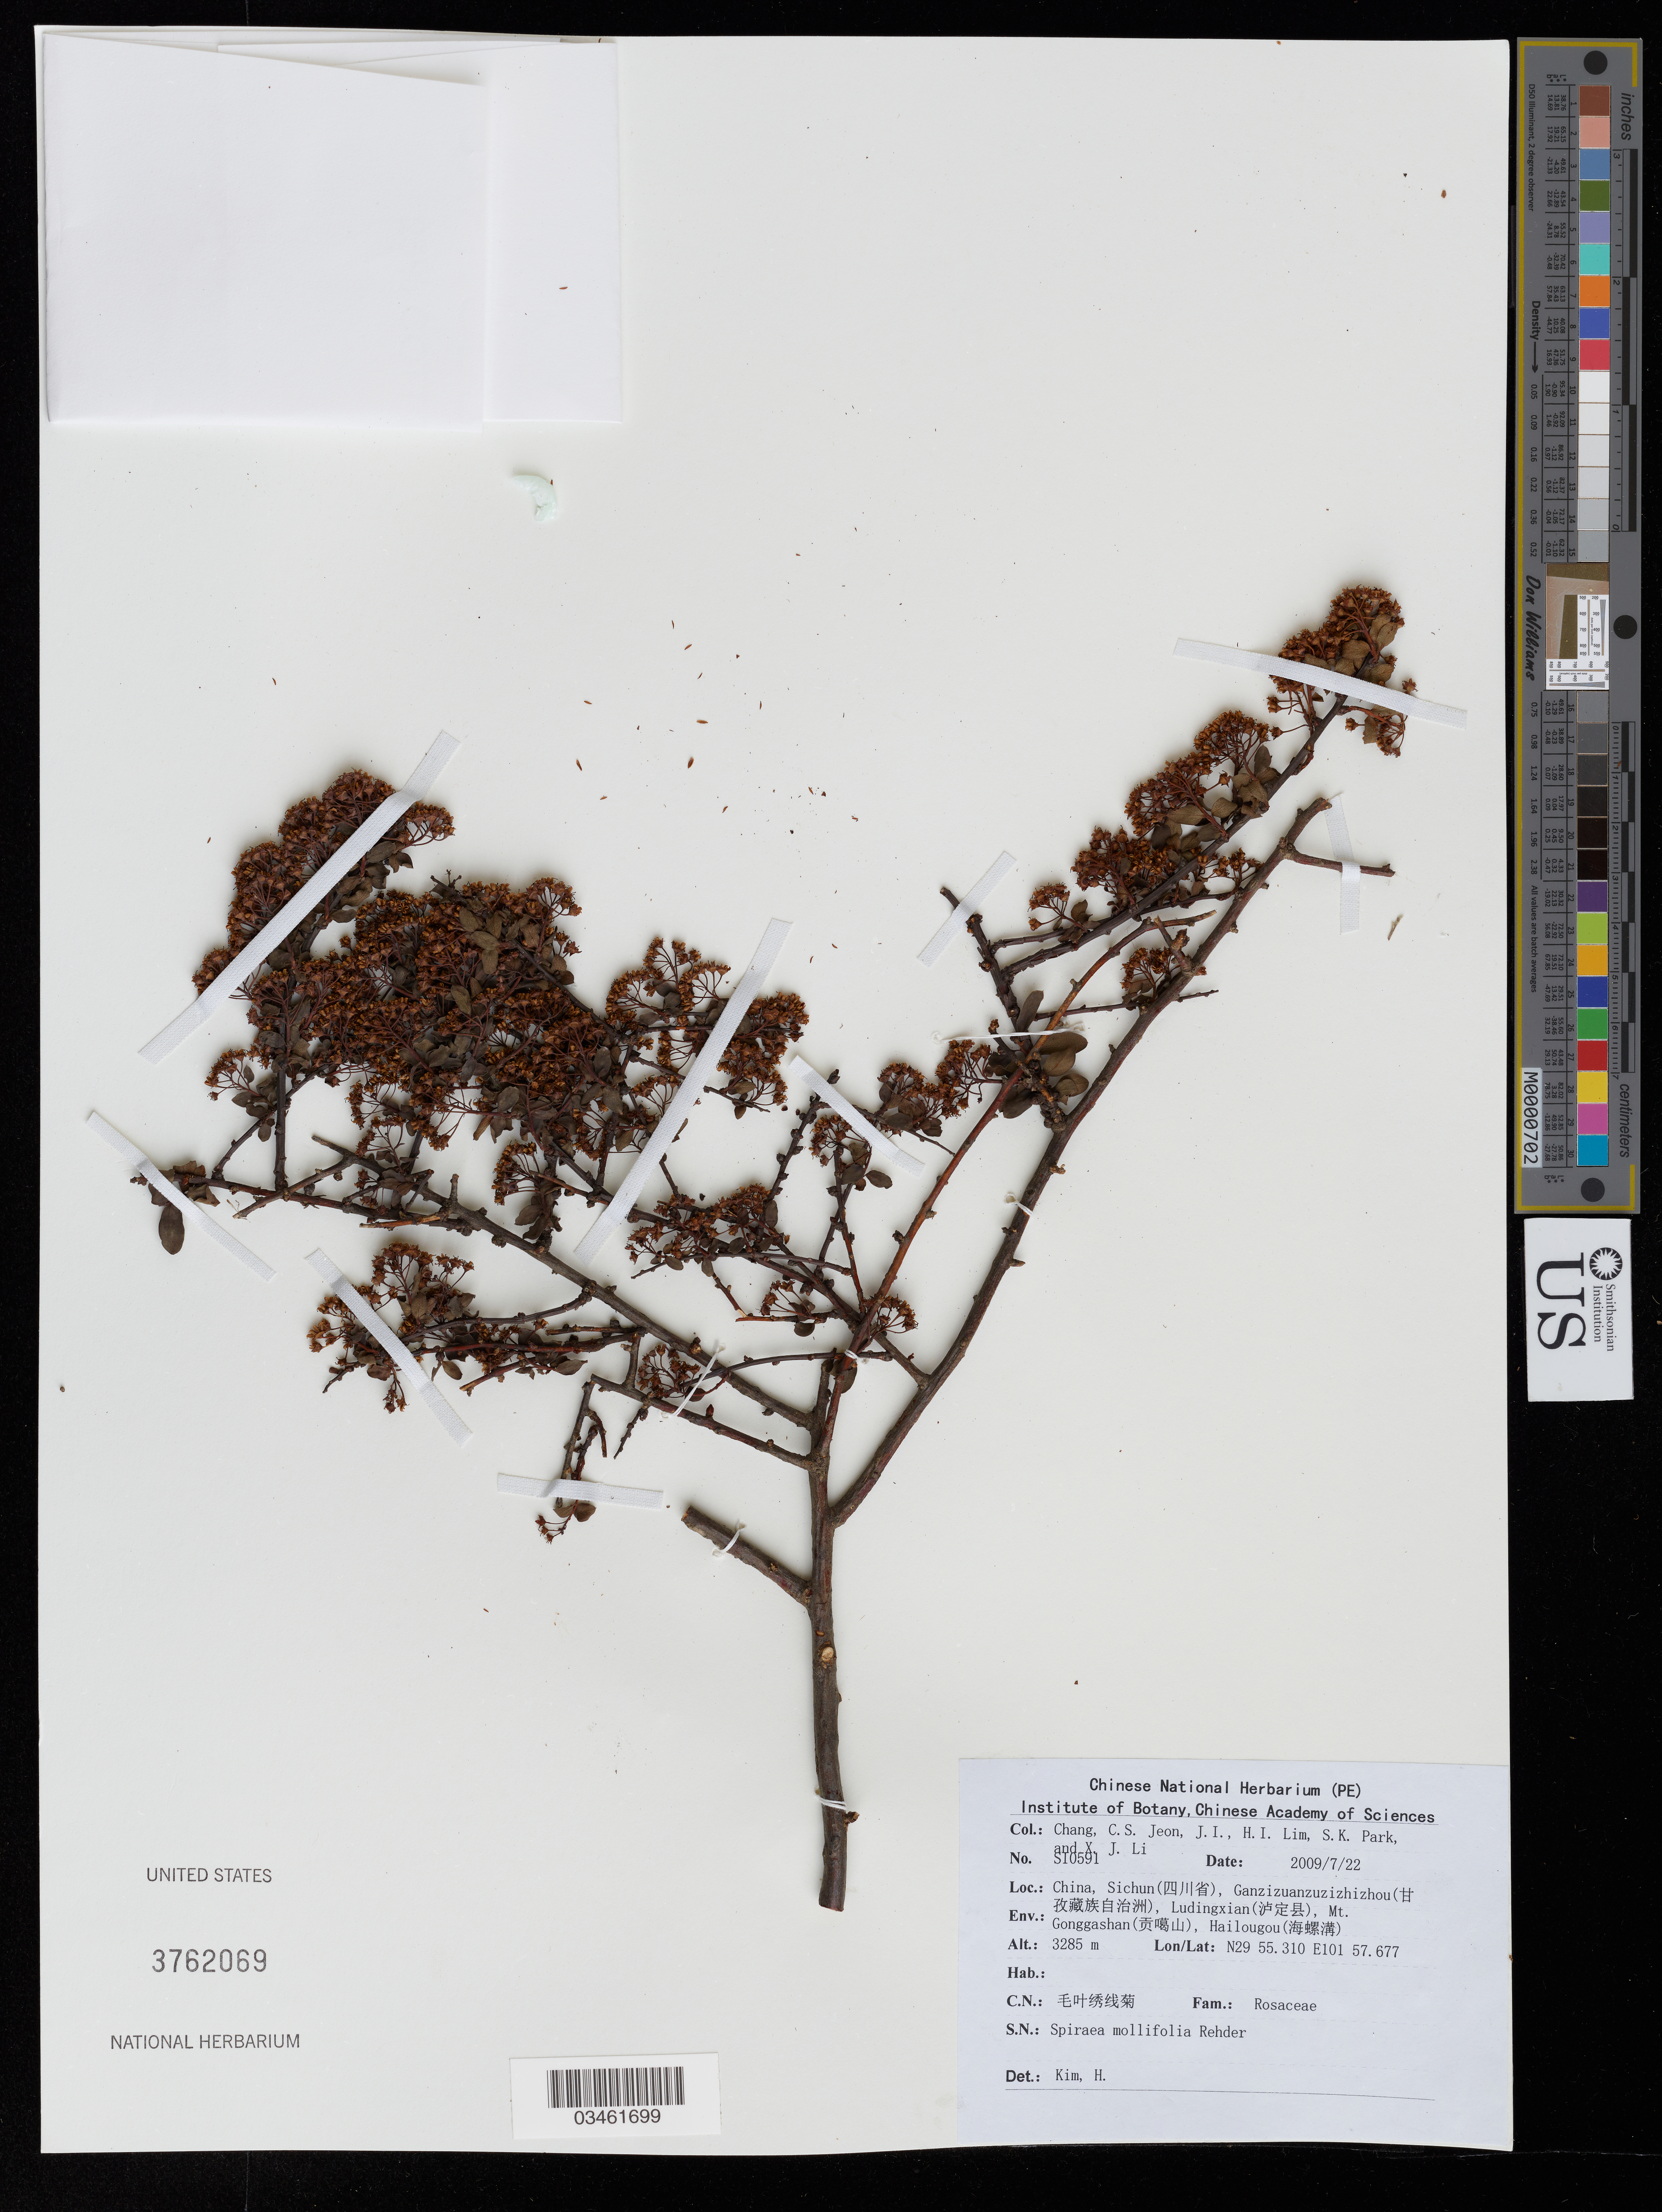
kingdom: Plantae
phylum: Tracheophyta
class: Magnoliopsida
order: Rosales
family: Rosaceae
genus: Spiraea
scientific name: Spiraea mollifolia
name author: Rehder in Sarg.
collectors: C. S. Chang, J. Jeon, H. Lim, S. Park & X. Li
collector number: S10591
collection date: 2009-07-22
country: China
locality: Sichun (X), Ganzizuanzuzizhizhou (X), Ludingxian (X), Mt. Gonggashan (X), Hailougou (X).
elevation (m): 3285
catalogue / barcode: US 3762069